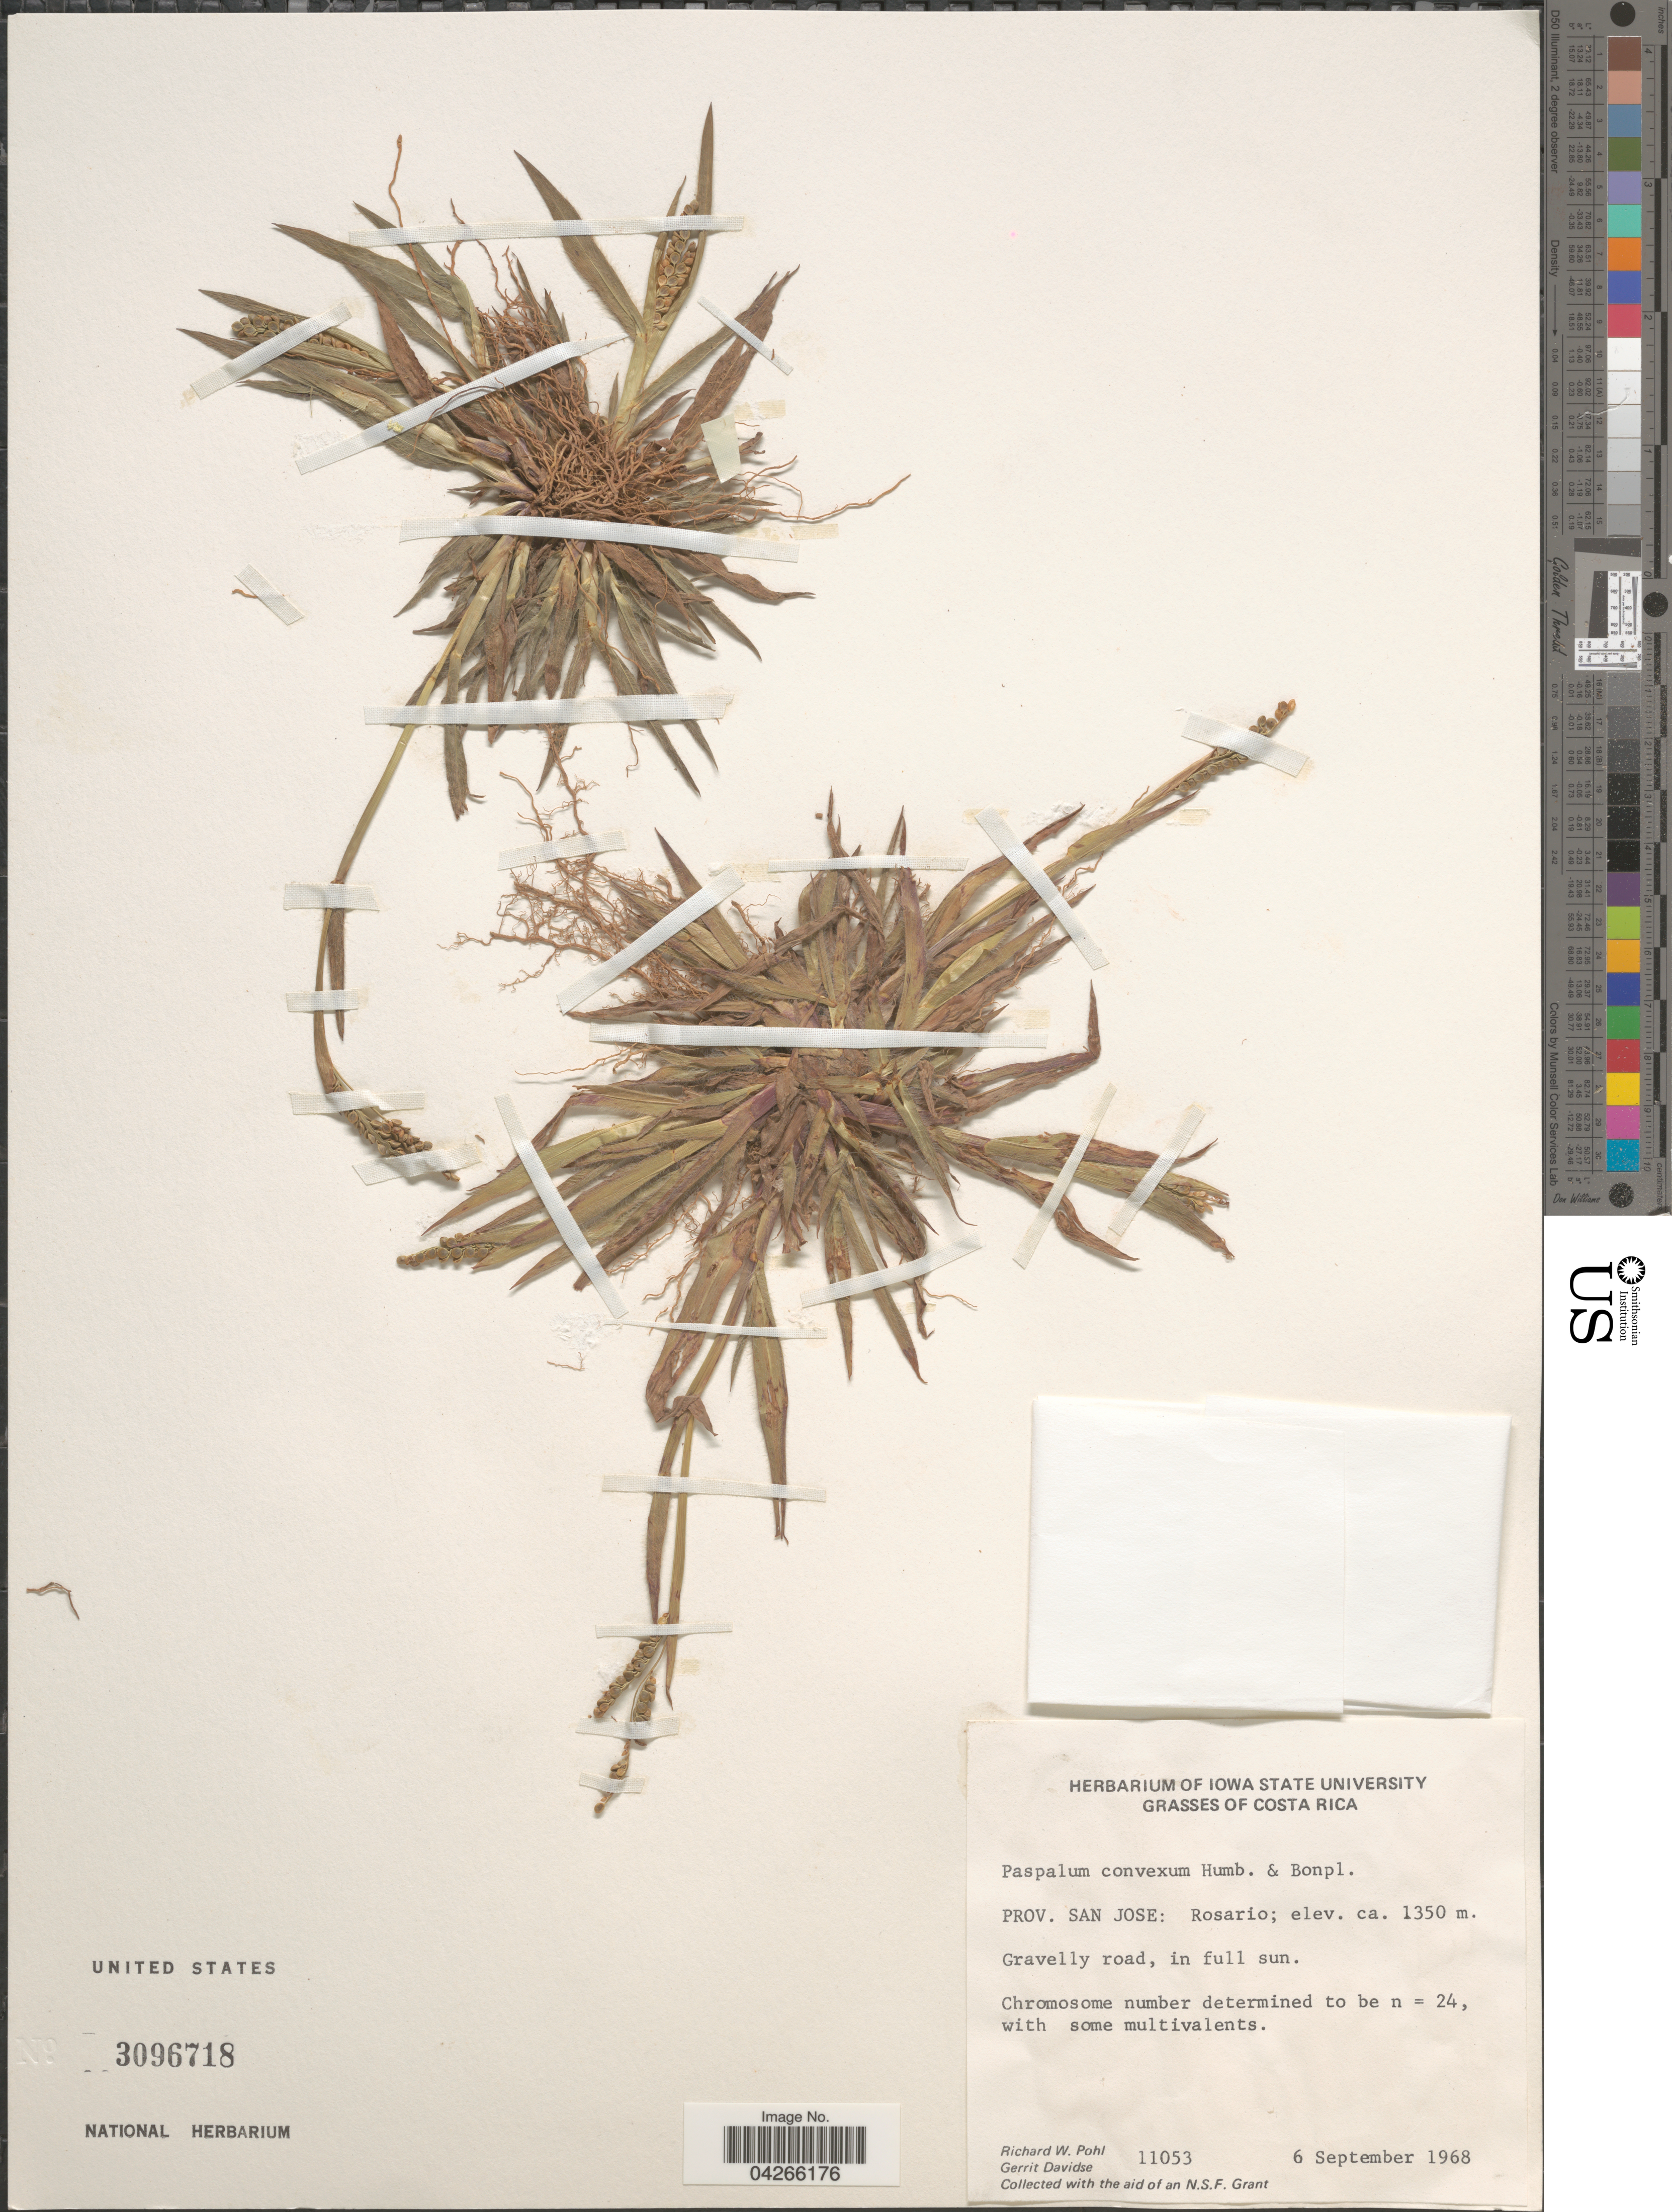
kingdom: Plantae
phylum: Tracheophyta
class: Liliopsida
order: Poales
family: Poaceae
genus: Paspalum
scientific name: Paspalum convexum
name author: Humb. & Bonpl. ex Flüggé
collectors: R. W. Pohl & G. Davidse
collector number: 11053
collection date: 1968-09-06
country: Costa Rica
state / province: San José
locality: Rosario.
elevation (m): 1350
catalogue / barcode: US 3096718